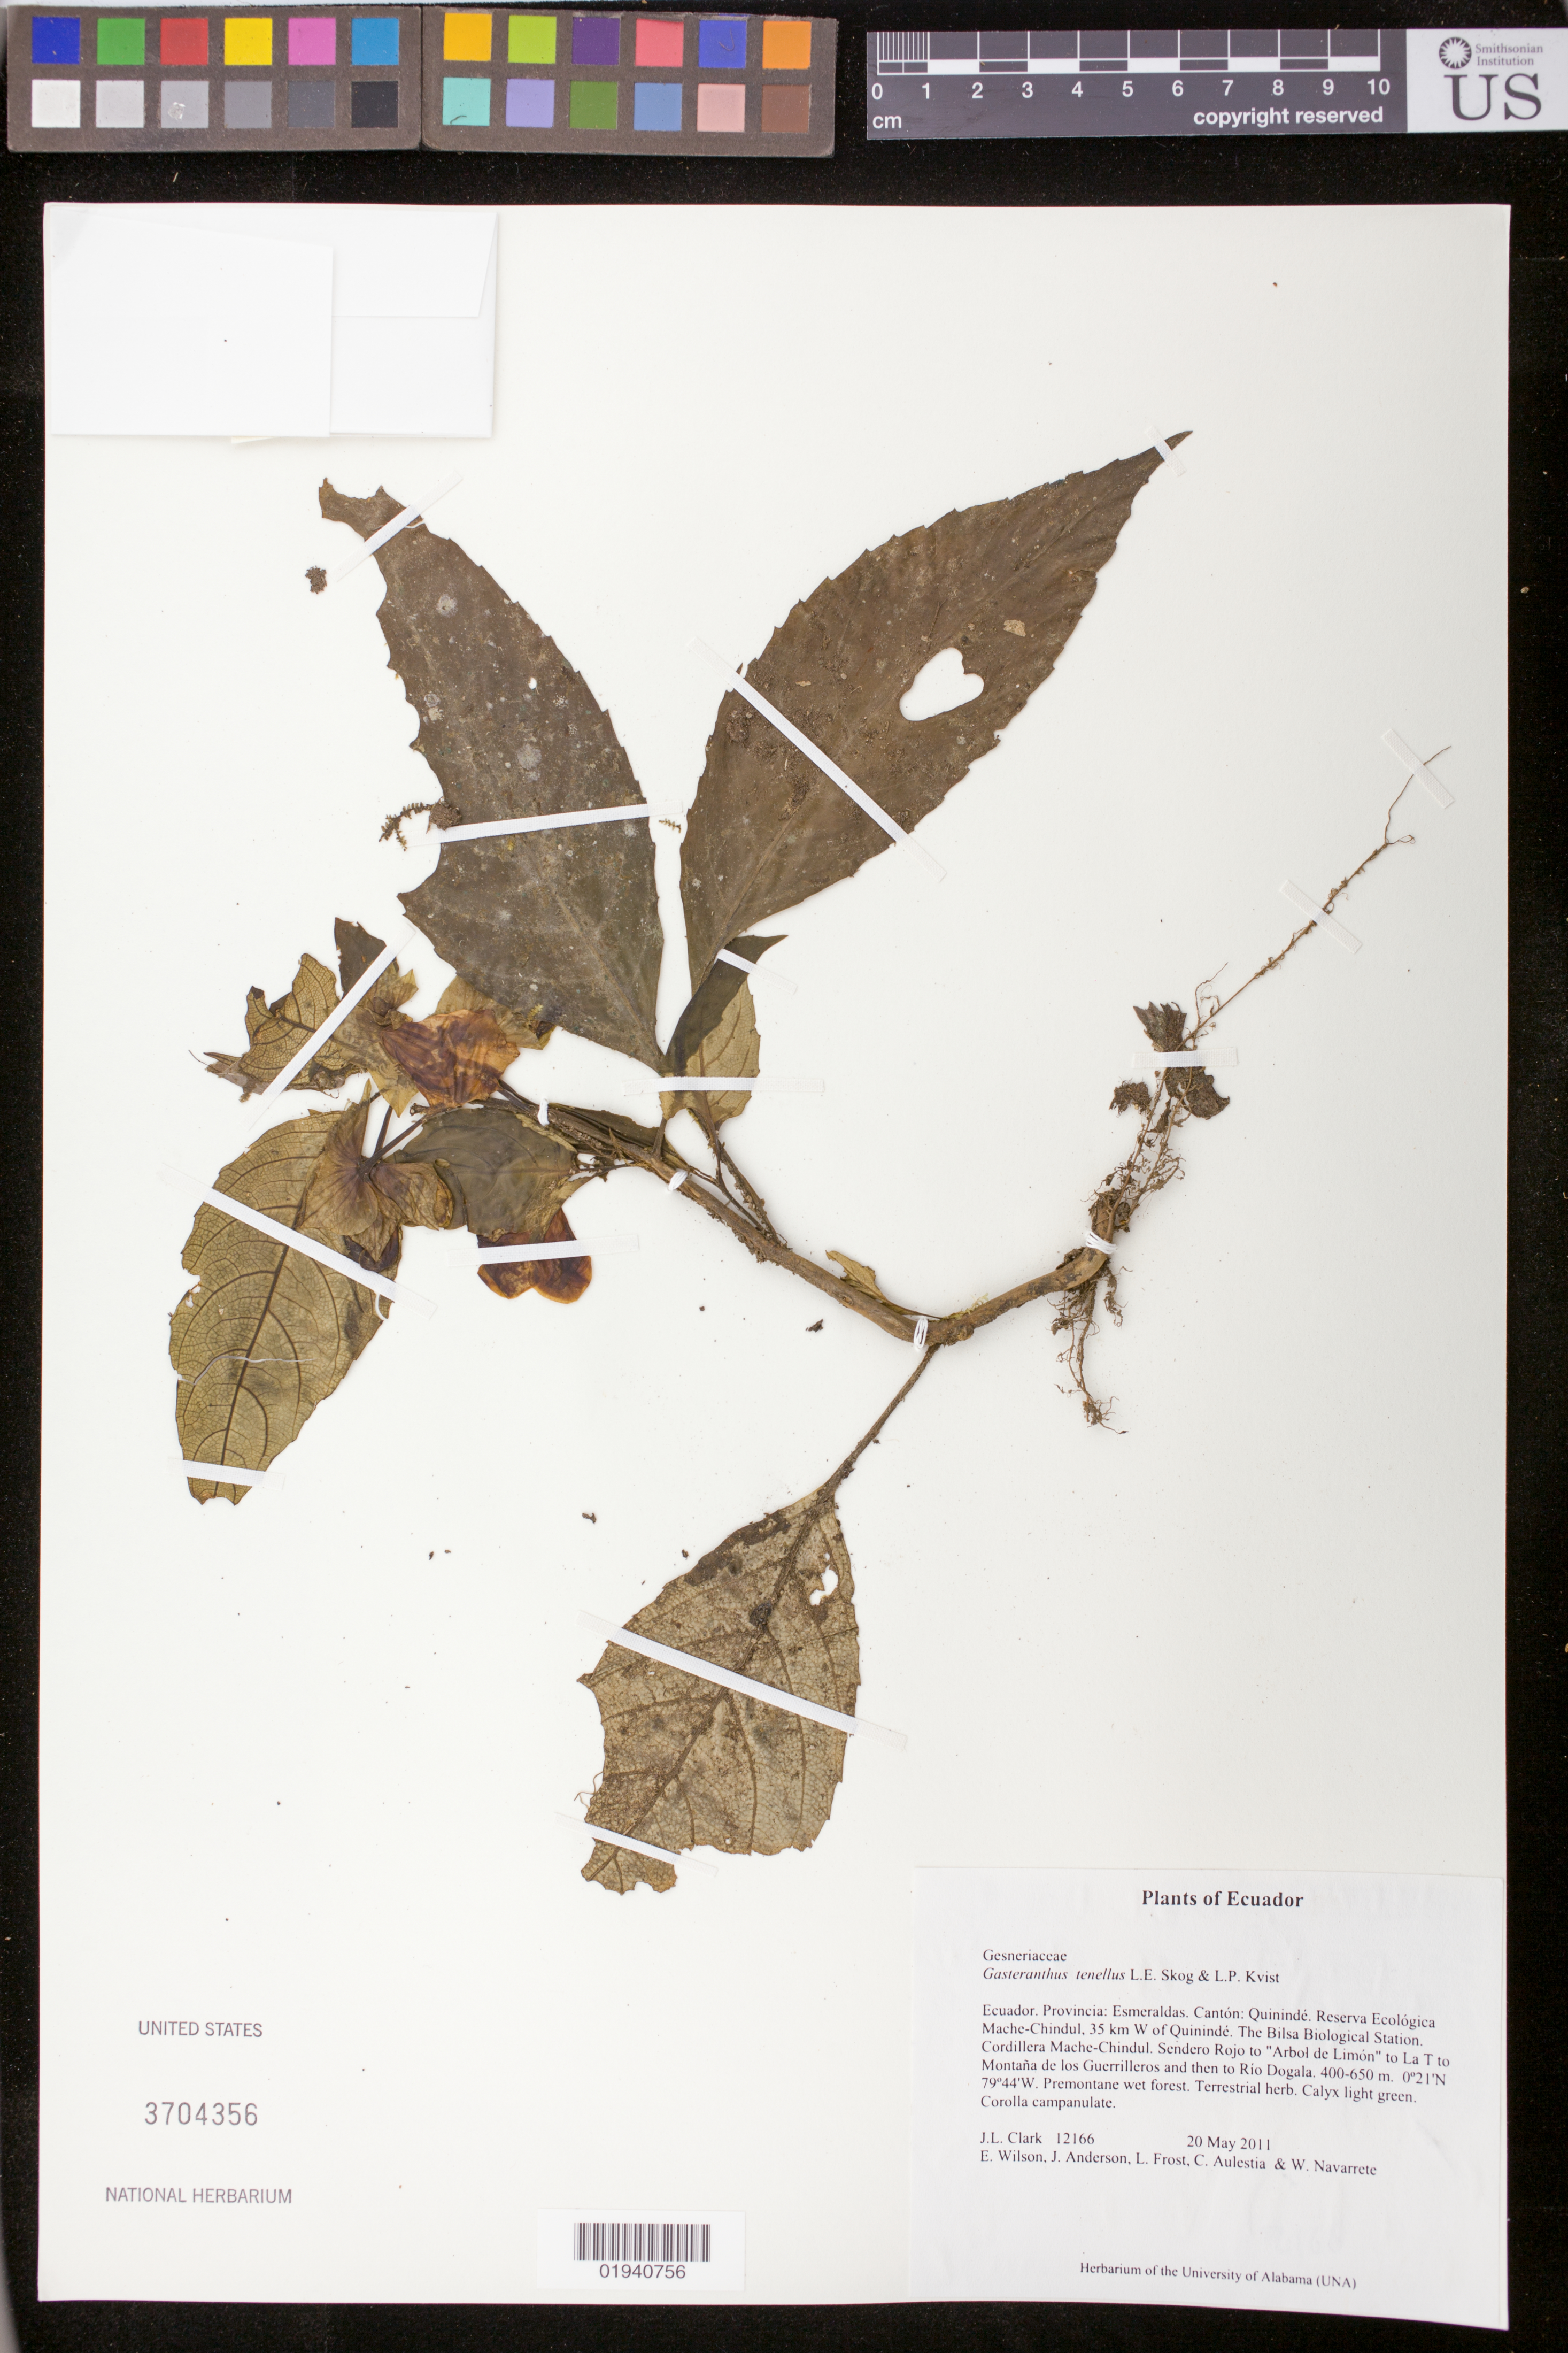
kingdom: Plantae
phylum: Tracheophyta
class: Magnoliopsida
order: Lamiales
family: Gesneriaceae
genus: Gasteranthus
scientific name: Gasteranthus tenellus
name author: L.E. Skog & L.P. Kvist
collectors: J. L. Clark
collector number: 12166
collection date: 2011-05-20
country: Ecuador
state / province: Esmeraldas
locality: Canton: Quininde, Reserva Ecologica Mache-Chindul, 35 km W of Quininde. Bilsa Biological Station. Cordillera Mache-Chindul. Sendero Rojo to "Arbol de Limon" to La T to Montana de los Guerrilleros and then to Rio Dogala.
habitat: Premontane wet forest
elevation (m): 400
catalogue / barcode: US 3704356